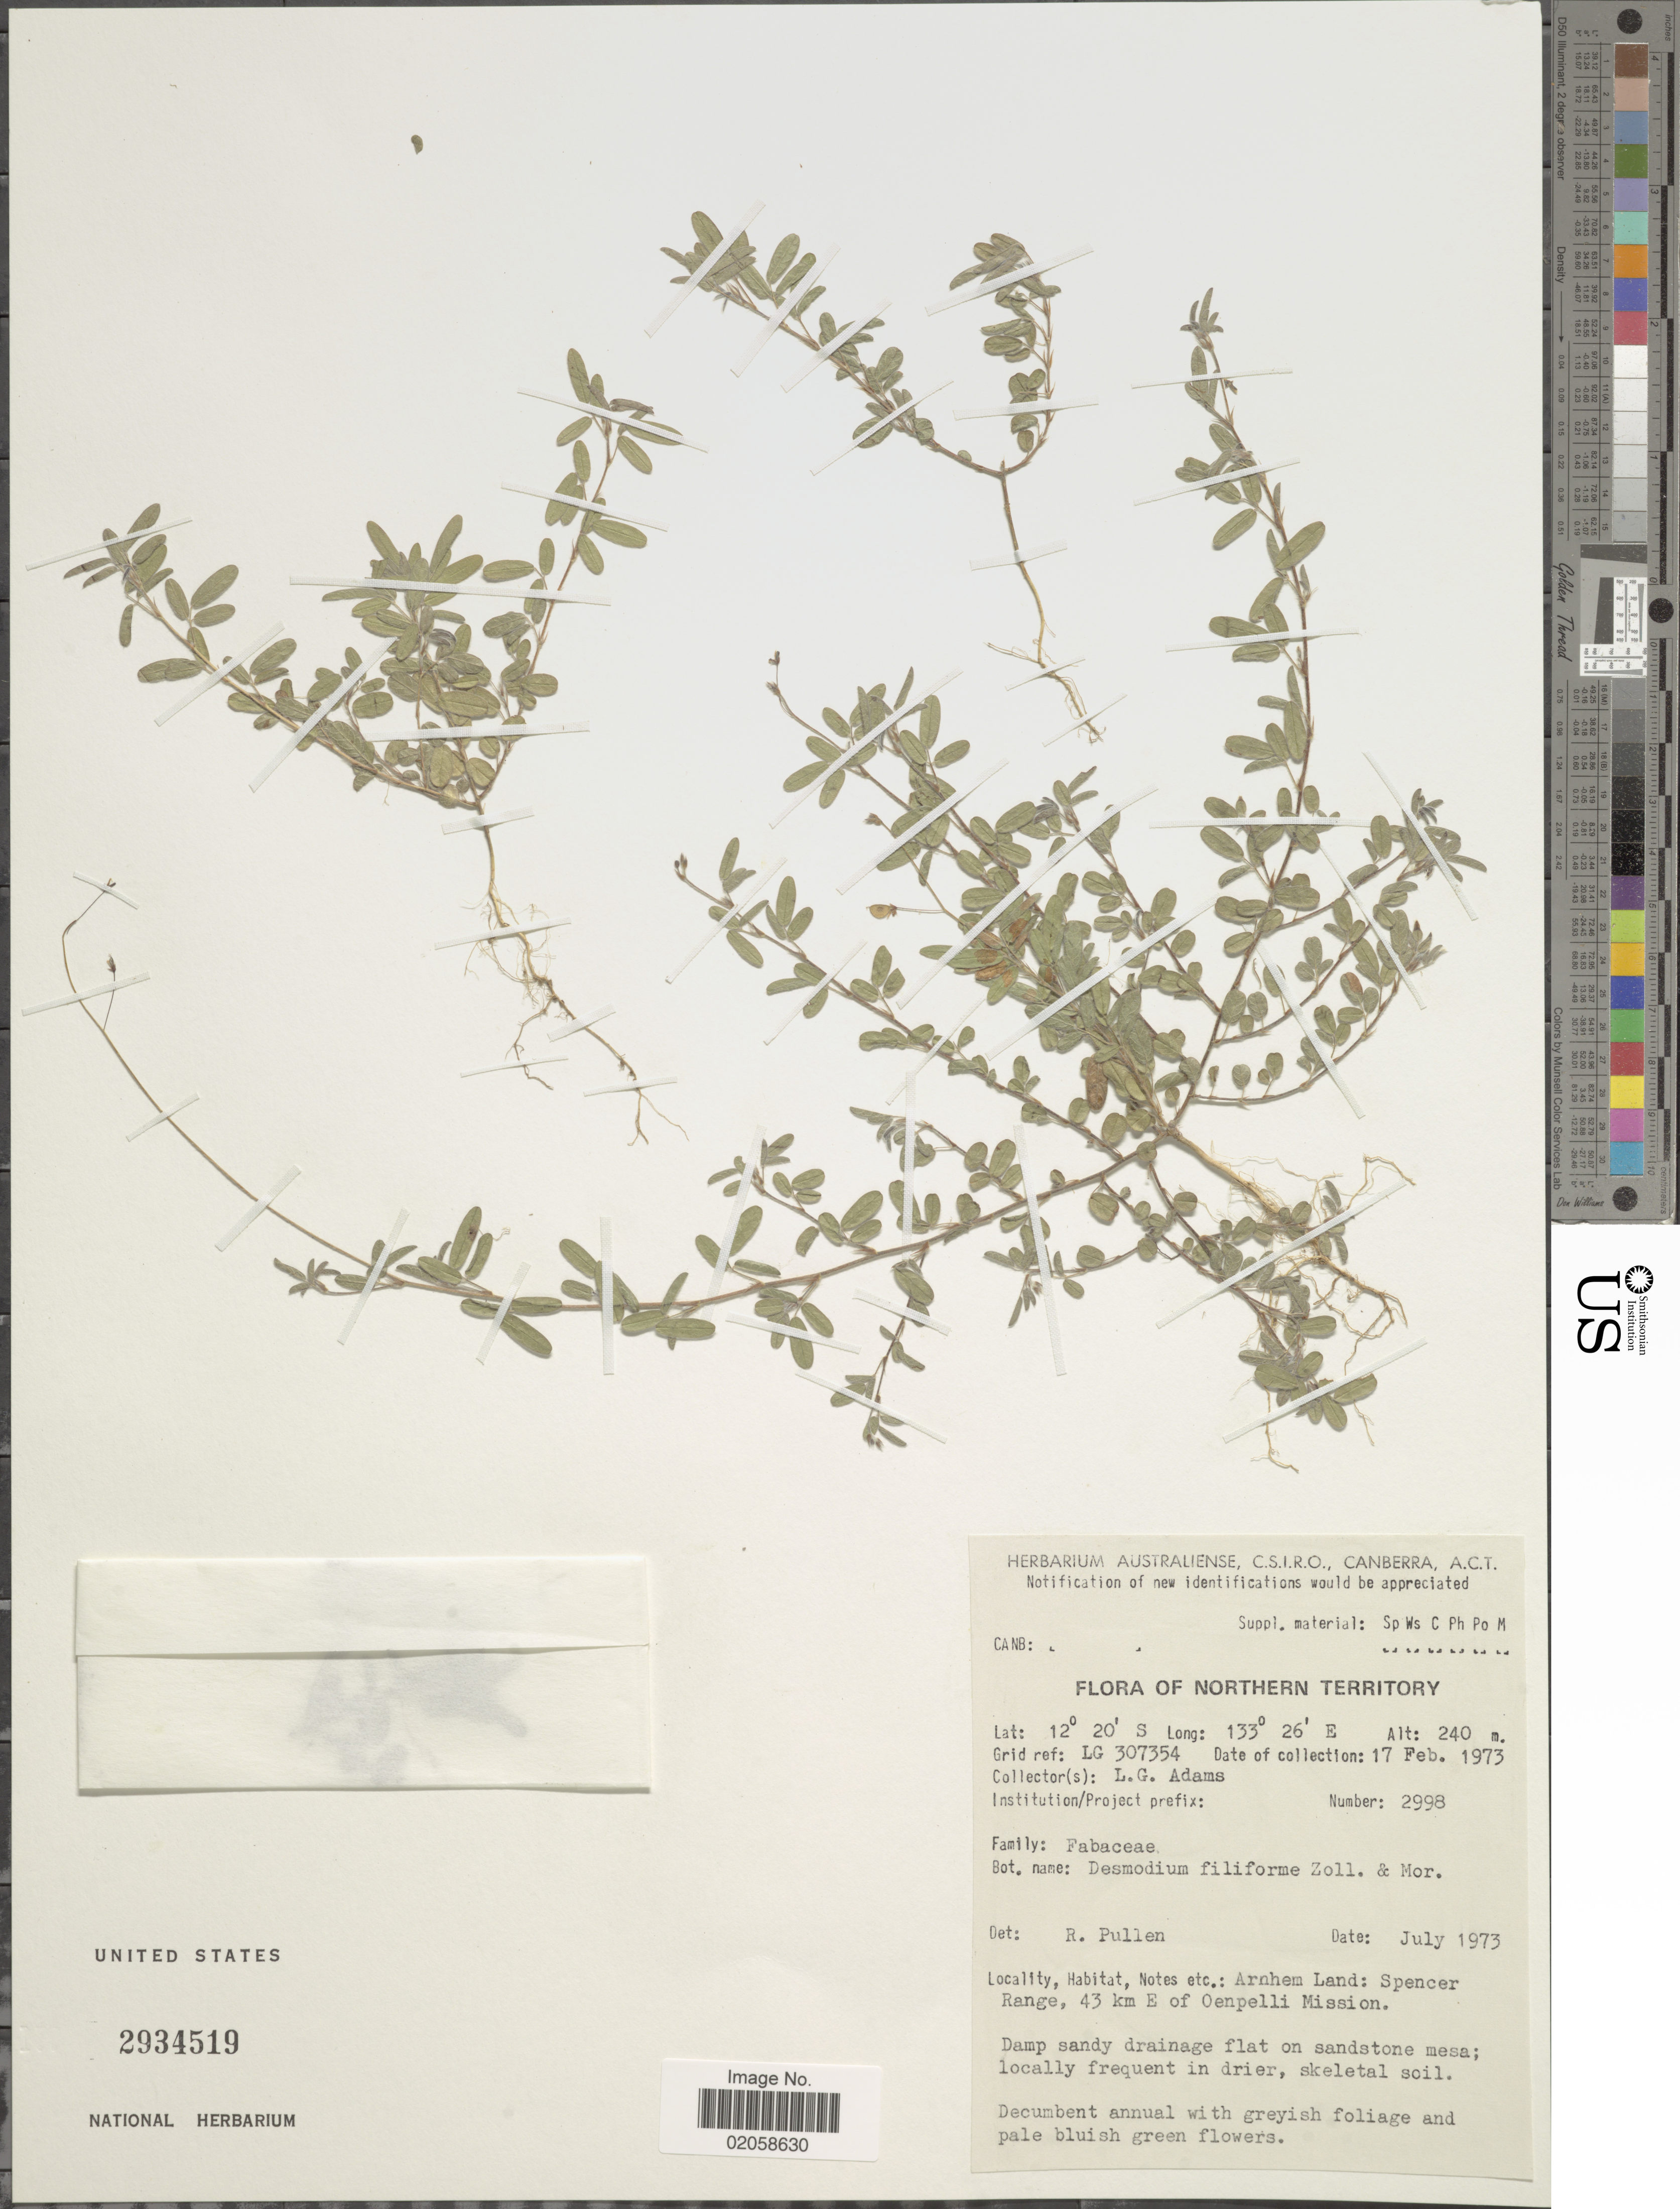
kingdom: Plantae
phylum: Tracheophyta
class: Magnoliopsida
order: Fabales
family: Fabaceae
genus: Grona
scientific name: Grona glareosa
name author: (Pedley) H. Ohashi & K. Ohashi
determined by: Strong, Mark T., (BOT), Smithsonian Institution - National Museum of Natural History (UNITED STATES)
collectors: L. G. Adams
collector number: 2998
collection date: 1973-02-17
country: Australia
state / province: Northern Territory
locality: Arnhem Land: Spencer Range, 43 km E of Oenpelli Mission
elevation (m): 240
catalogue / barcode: US 2934519